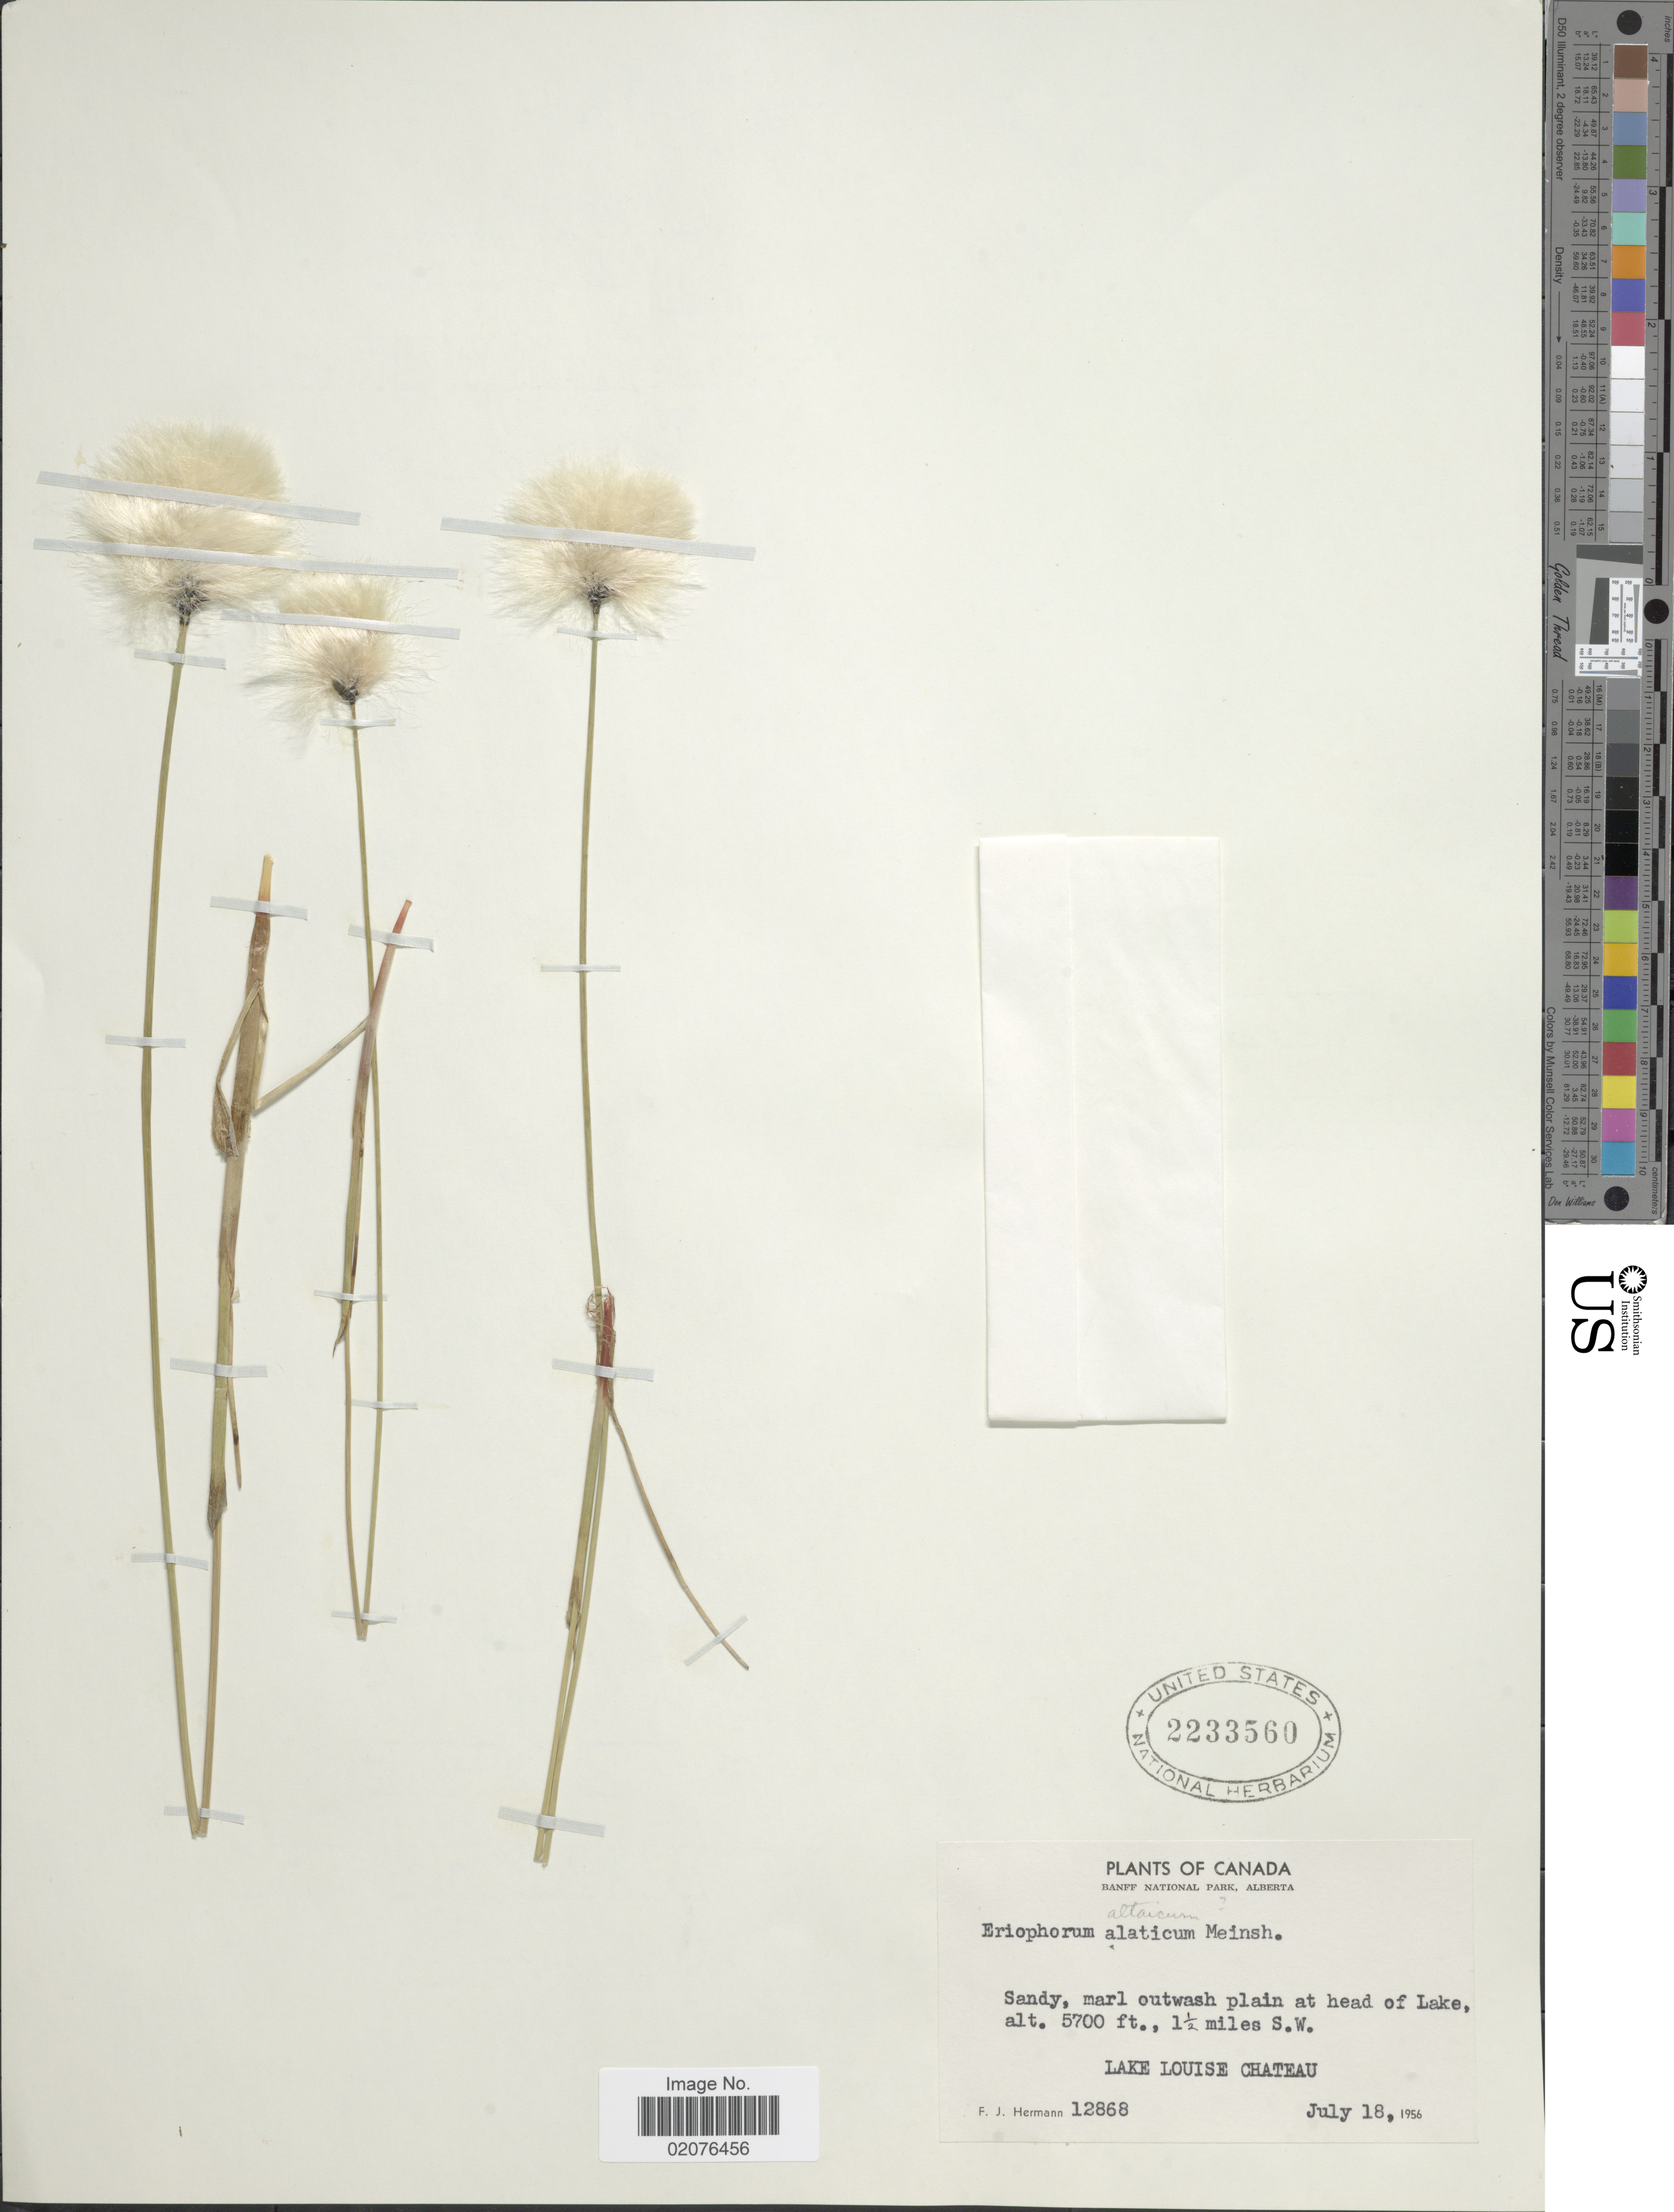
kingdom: Plantae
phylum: Tracheophyta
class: Liliopsida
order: Poales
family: Cyperaceae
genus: Eriophorum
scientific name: Eriophorum altaicum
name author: Meinsh.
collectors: F. J. Hermann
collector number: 12868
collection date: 1956-07-18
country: Canada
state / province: Alberta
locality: Banff National Park, marl outwash plain at head of Lake. 1 1/2 miles S. W. Lake Louise Chateau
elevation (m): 1737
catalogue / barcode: US 2233560